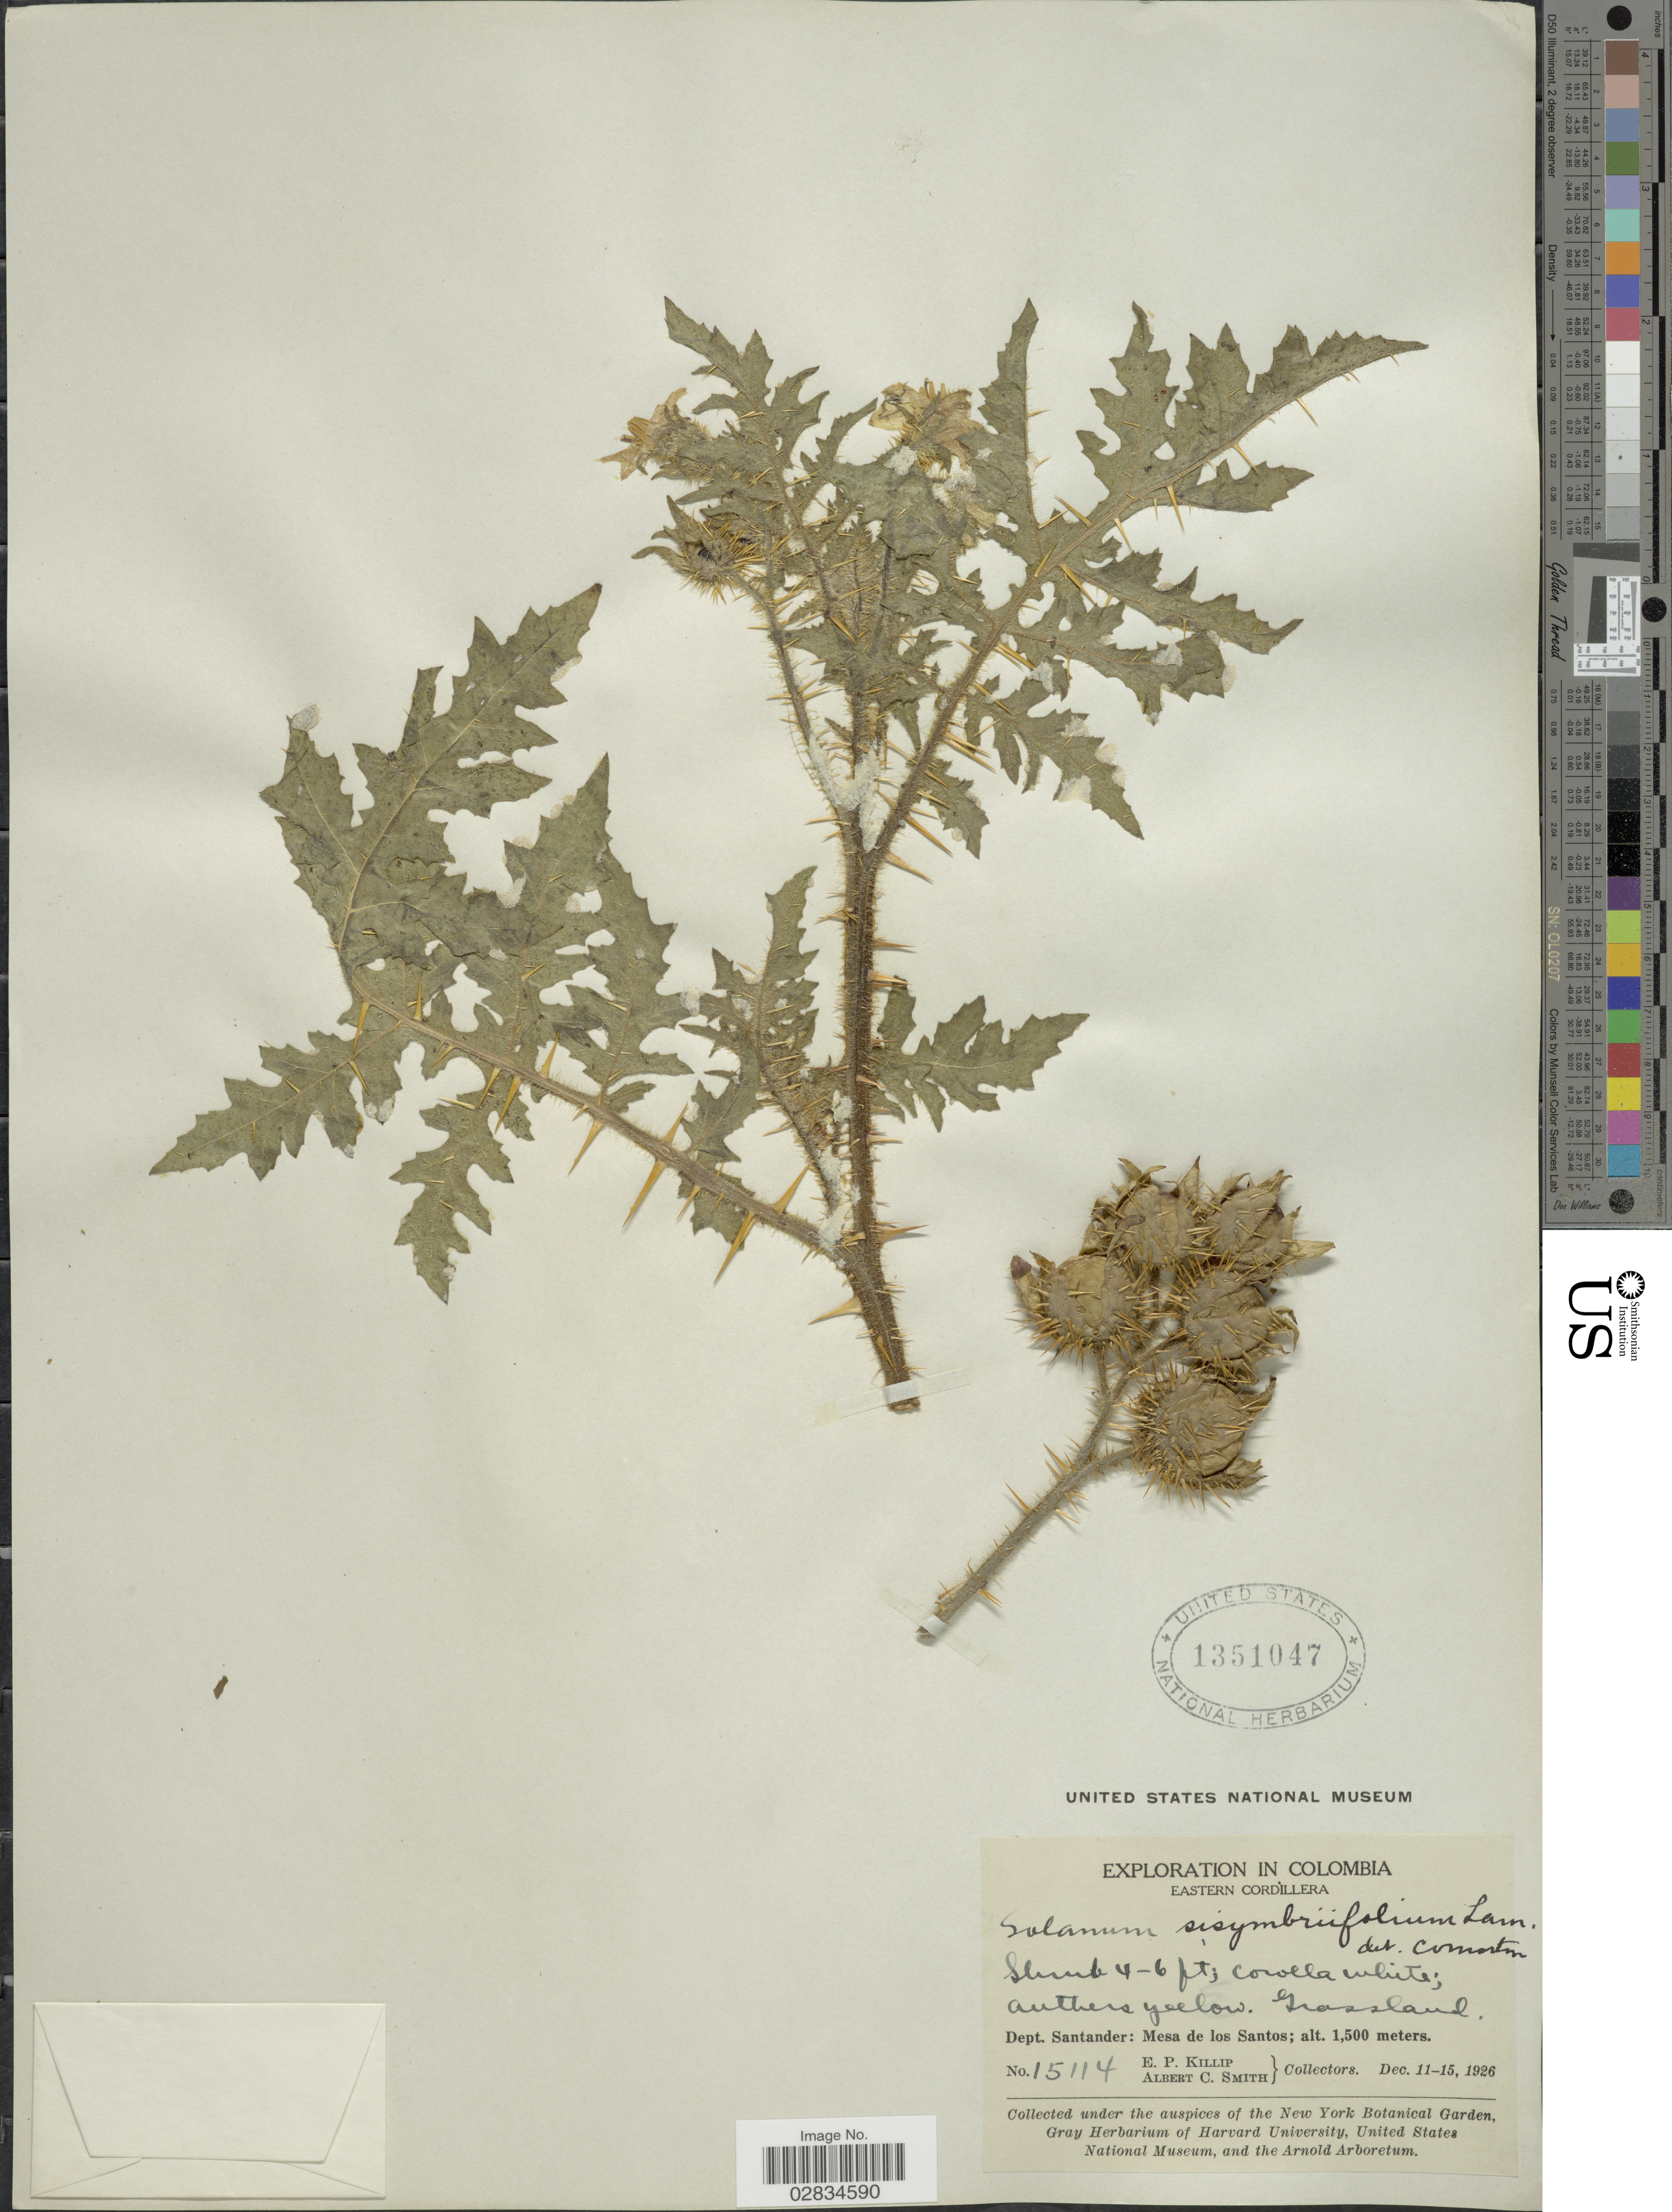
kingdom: Plantae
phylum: Tracheophyta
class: Magnoliopsida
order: Solanales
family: Solanaceae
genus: Solanum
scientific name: Solanum sisymbriifolium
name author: Lam.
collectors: E. P. Killip & A. C. Smith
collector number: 15114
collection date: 1926-12-11/1926-12-15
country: Colombia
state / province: Santander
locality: Eastern Cordillera. Dept. Santander: Mesa de los Santos.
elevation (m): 1500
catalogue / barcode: US 1351047